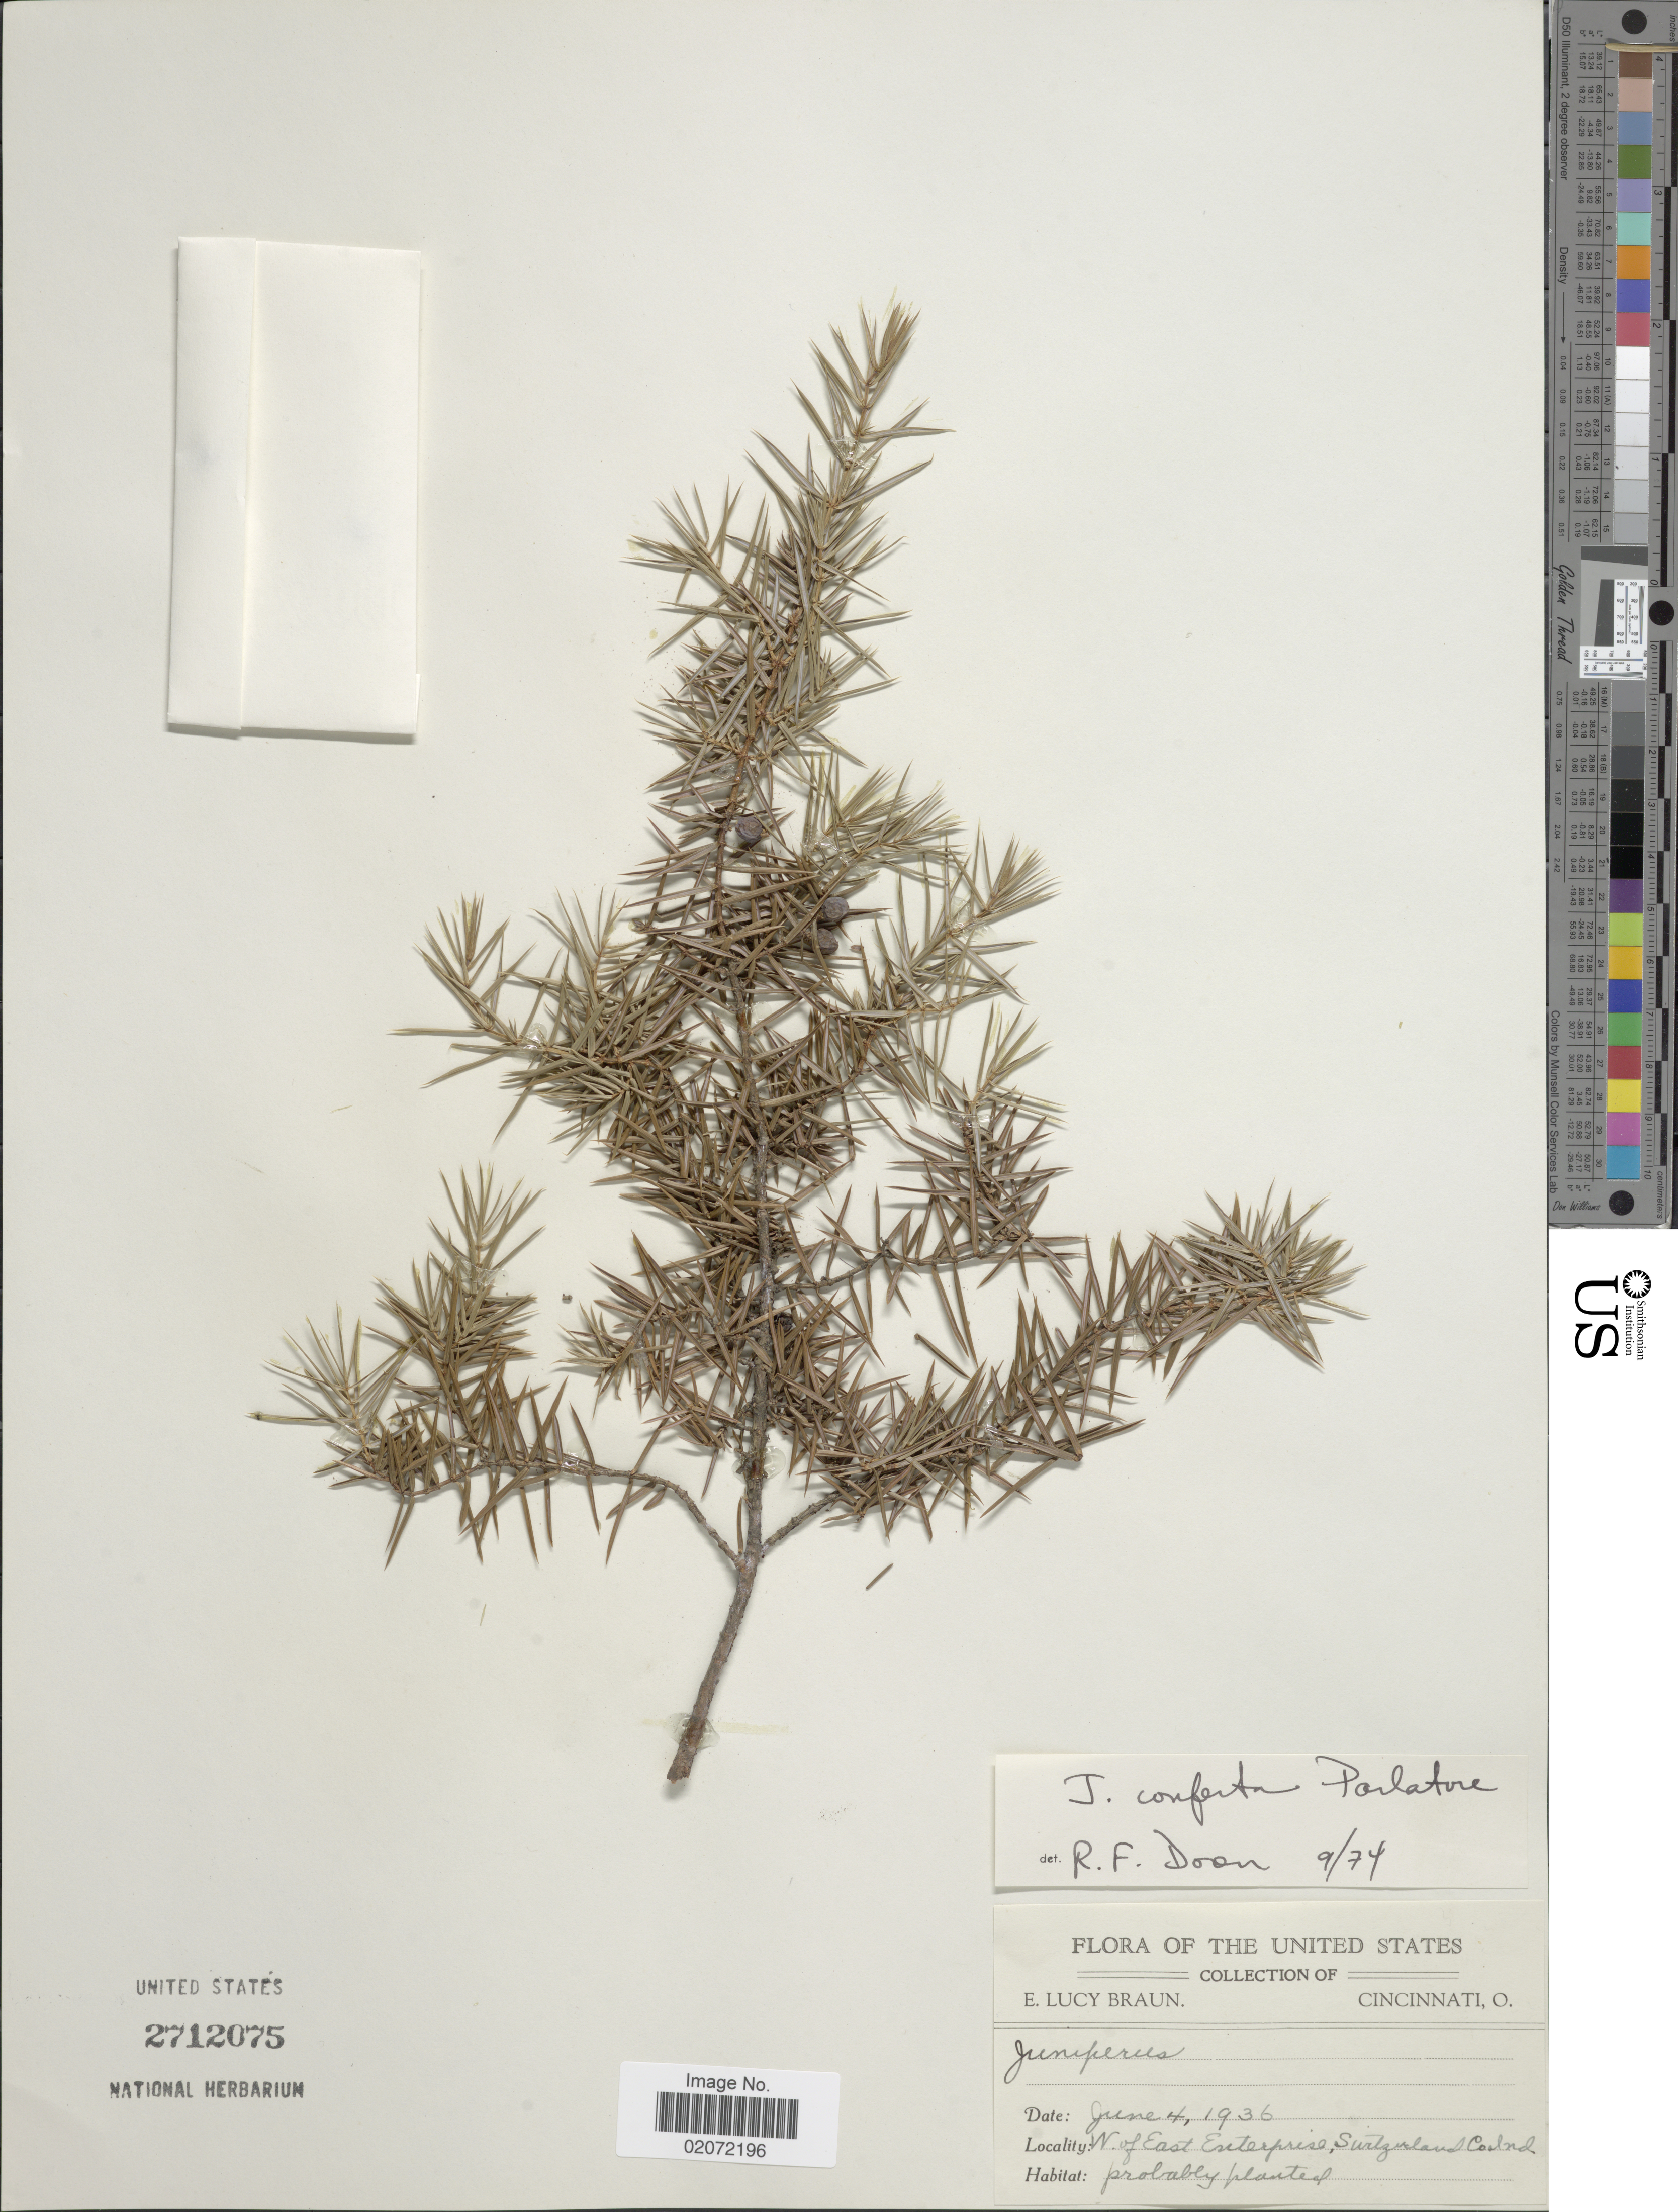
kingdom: Plantae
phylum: Tracheophyta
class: Pinopsida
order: Pinales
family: Cupressaceae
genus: Juniperus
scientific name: Juniperus conferta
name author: Parl.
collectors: E. L. Braun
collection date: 1936-06-04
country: United States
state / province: Indiana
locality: W. of East Enterprise Switzerland Co. Ind.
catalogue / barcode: US 2712075